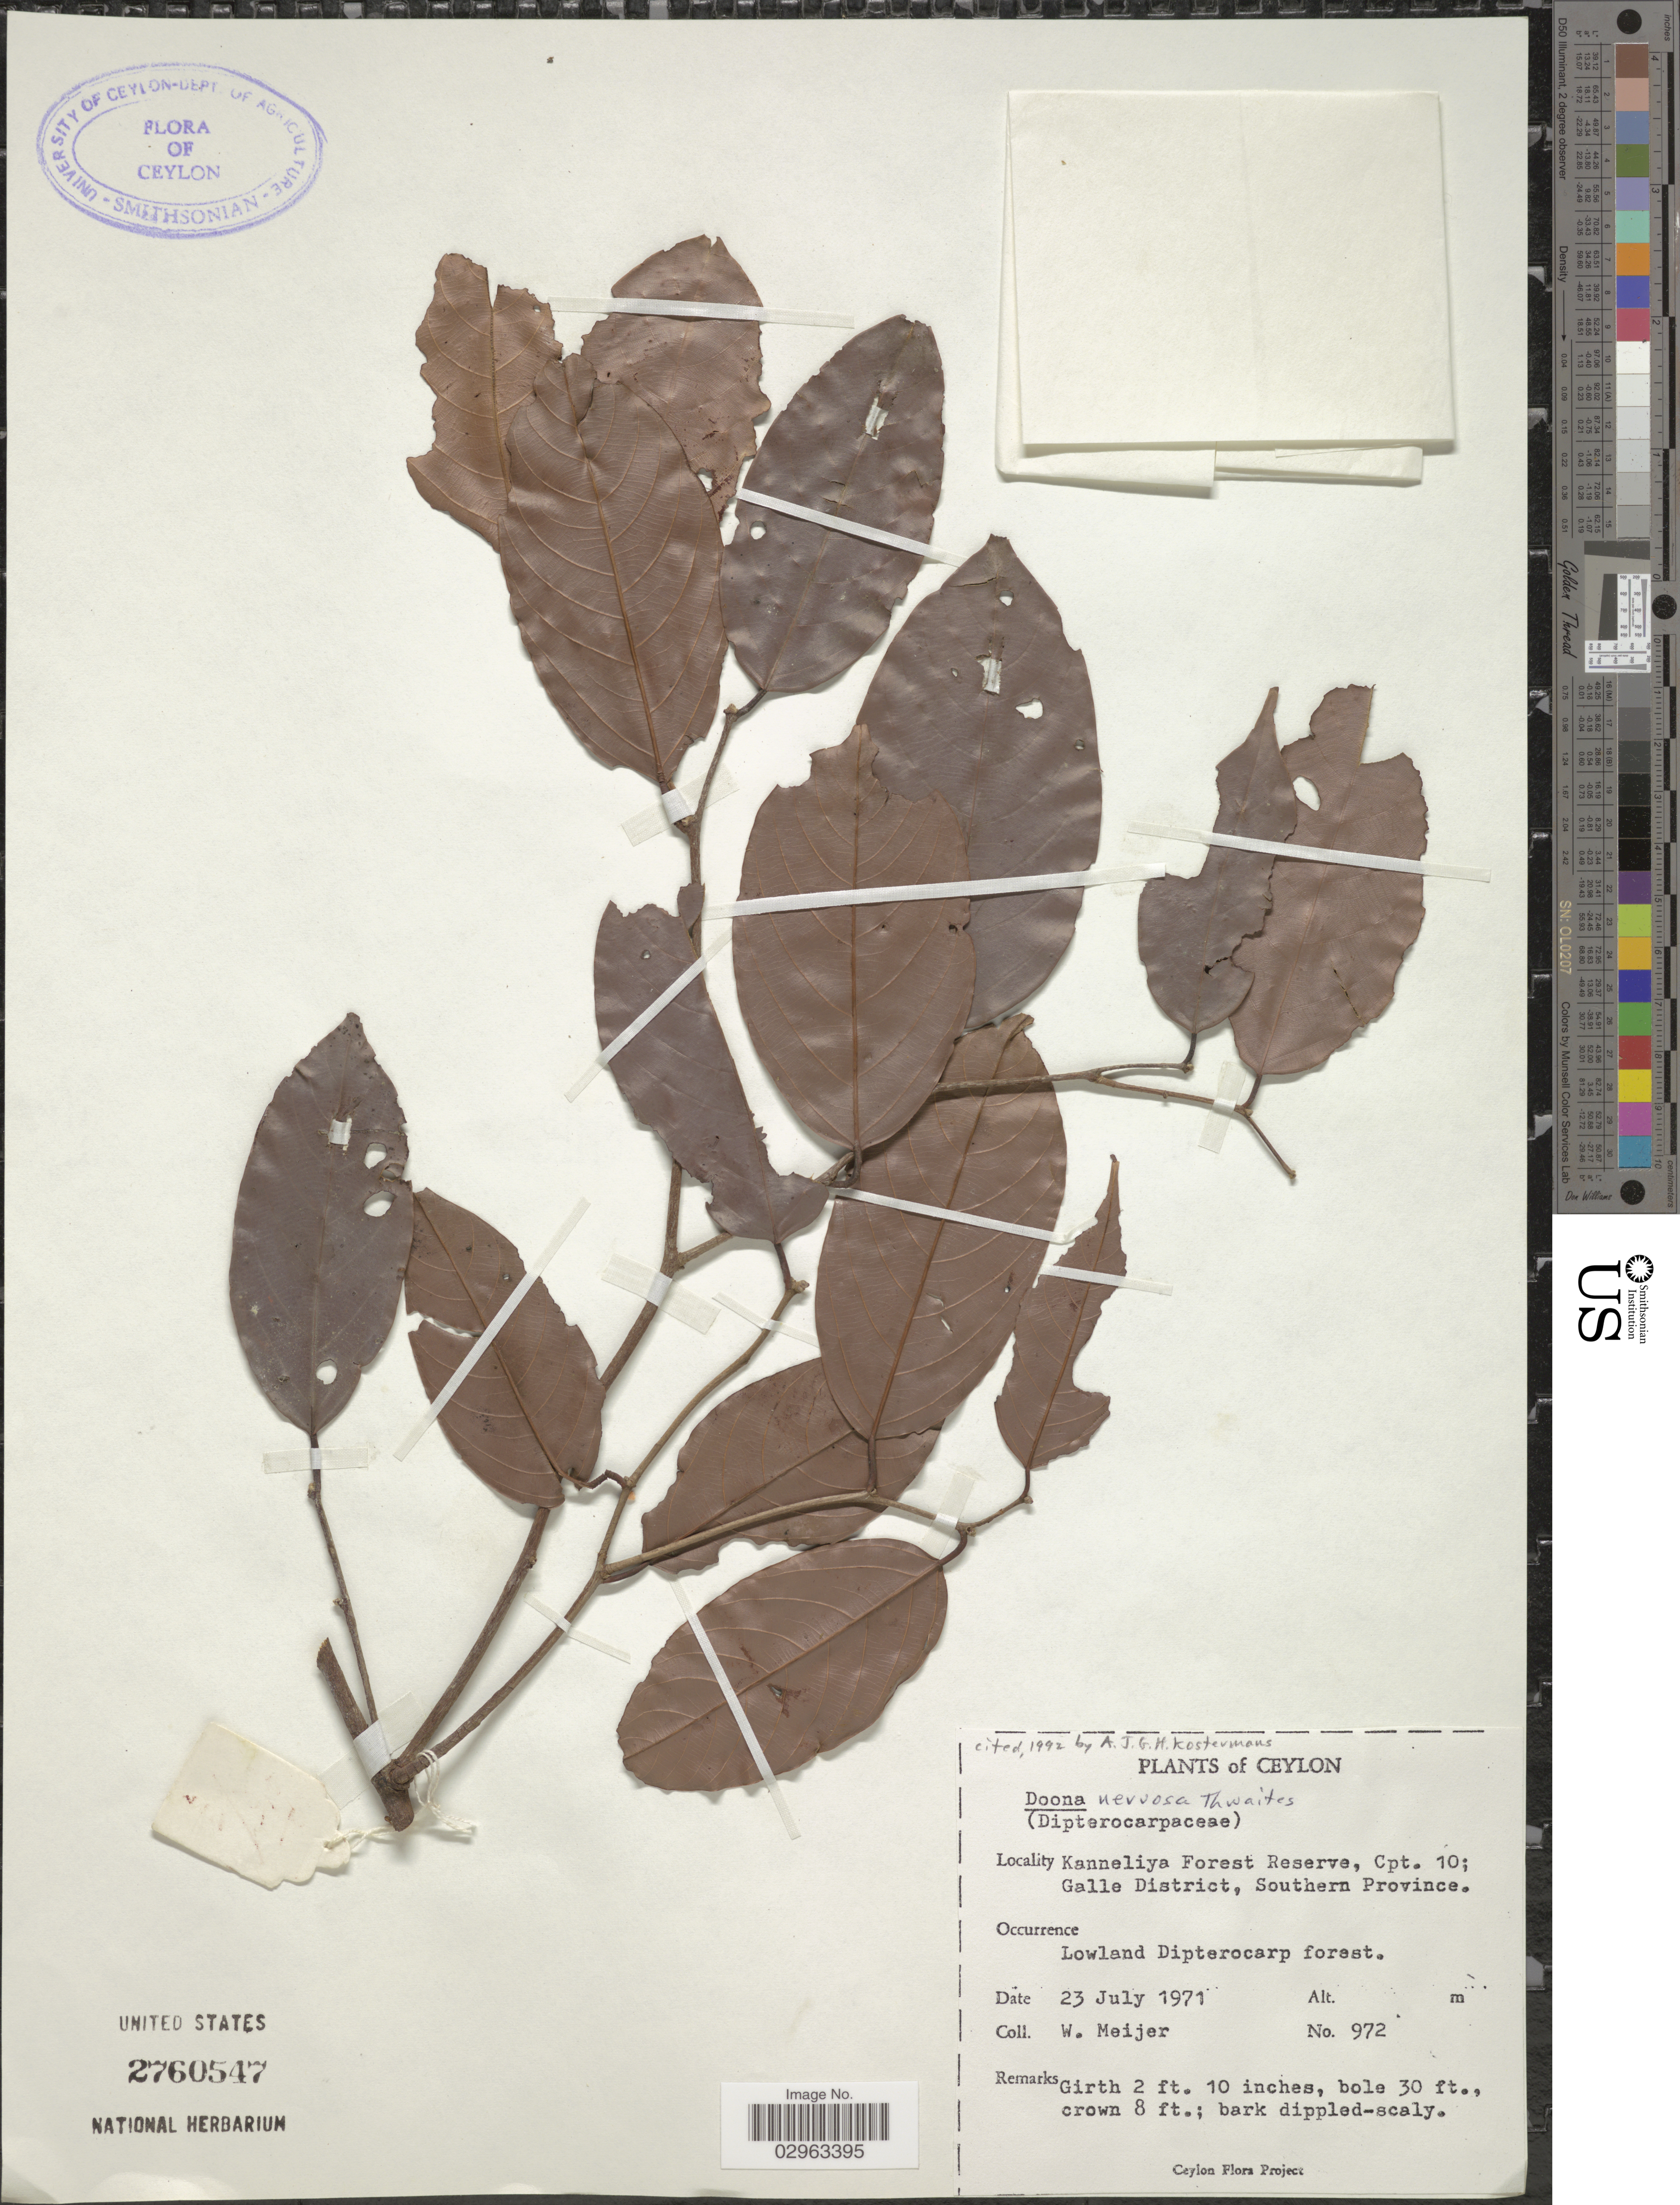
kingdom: Plantae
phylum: Tracheophyta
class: Magnoliopsida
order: Malvales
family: Dipterocarpaceae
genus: Doona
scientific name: Doona nervosa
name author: Thwaites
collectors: W. Meijer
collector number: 972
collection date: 1971-07-23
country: Sri Lanka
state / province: Southern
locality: Ceylon. Kanneliya Forest Reserve, Cpt. 10; Galle District.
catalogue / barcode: US 2760547